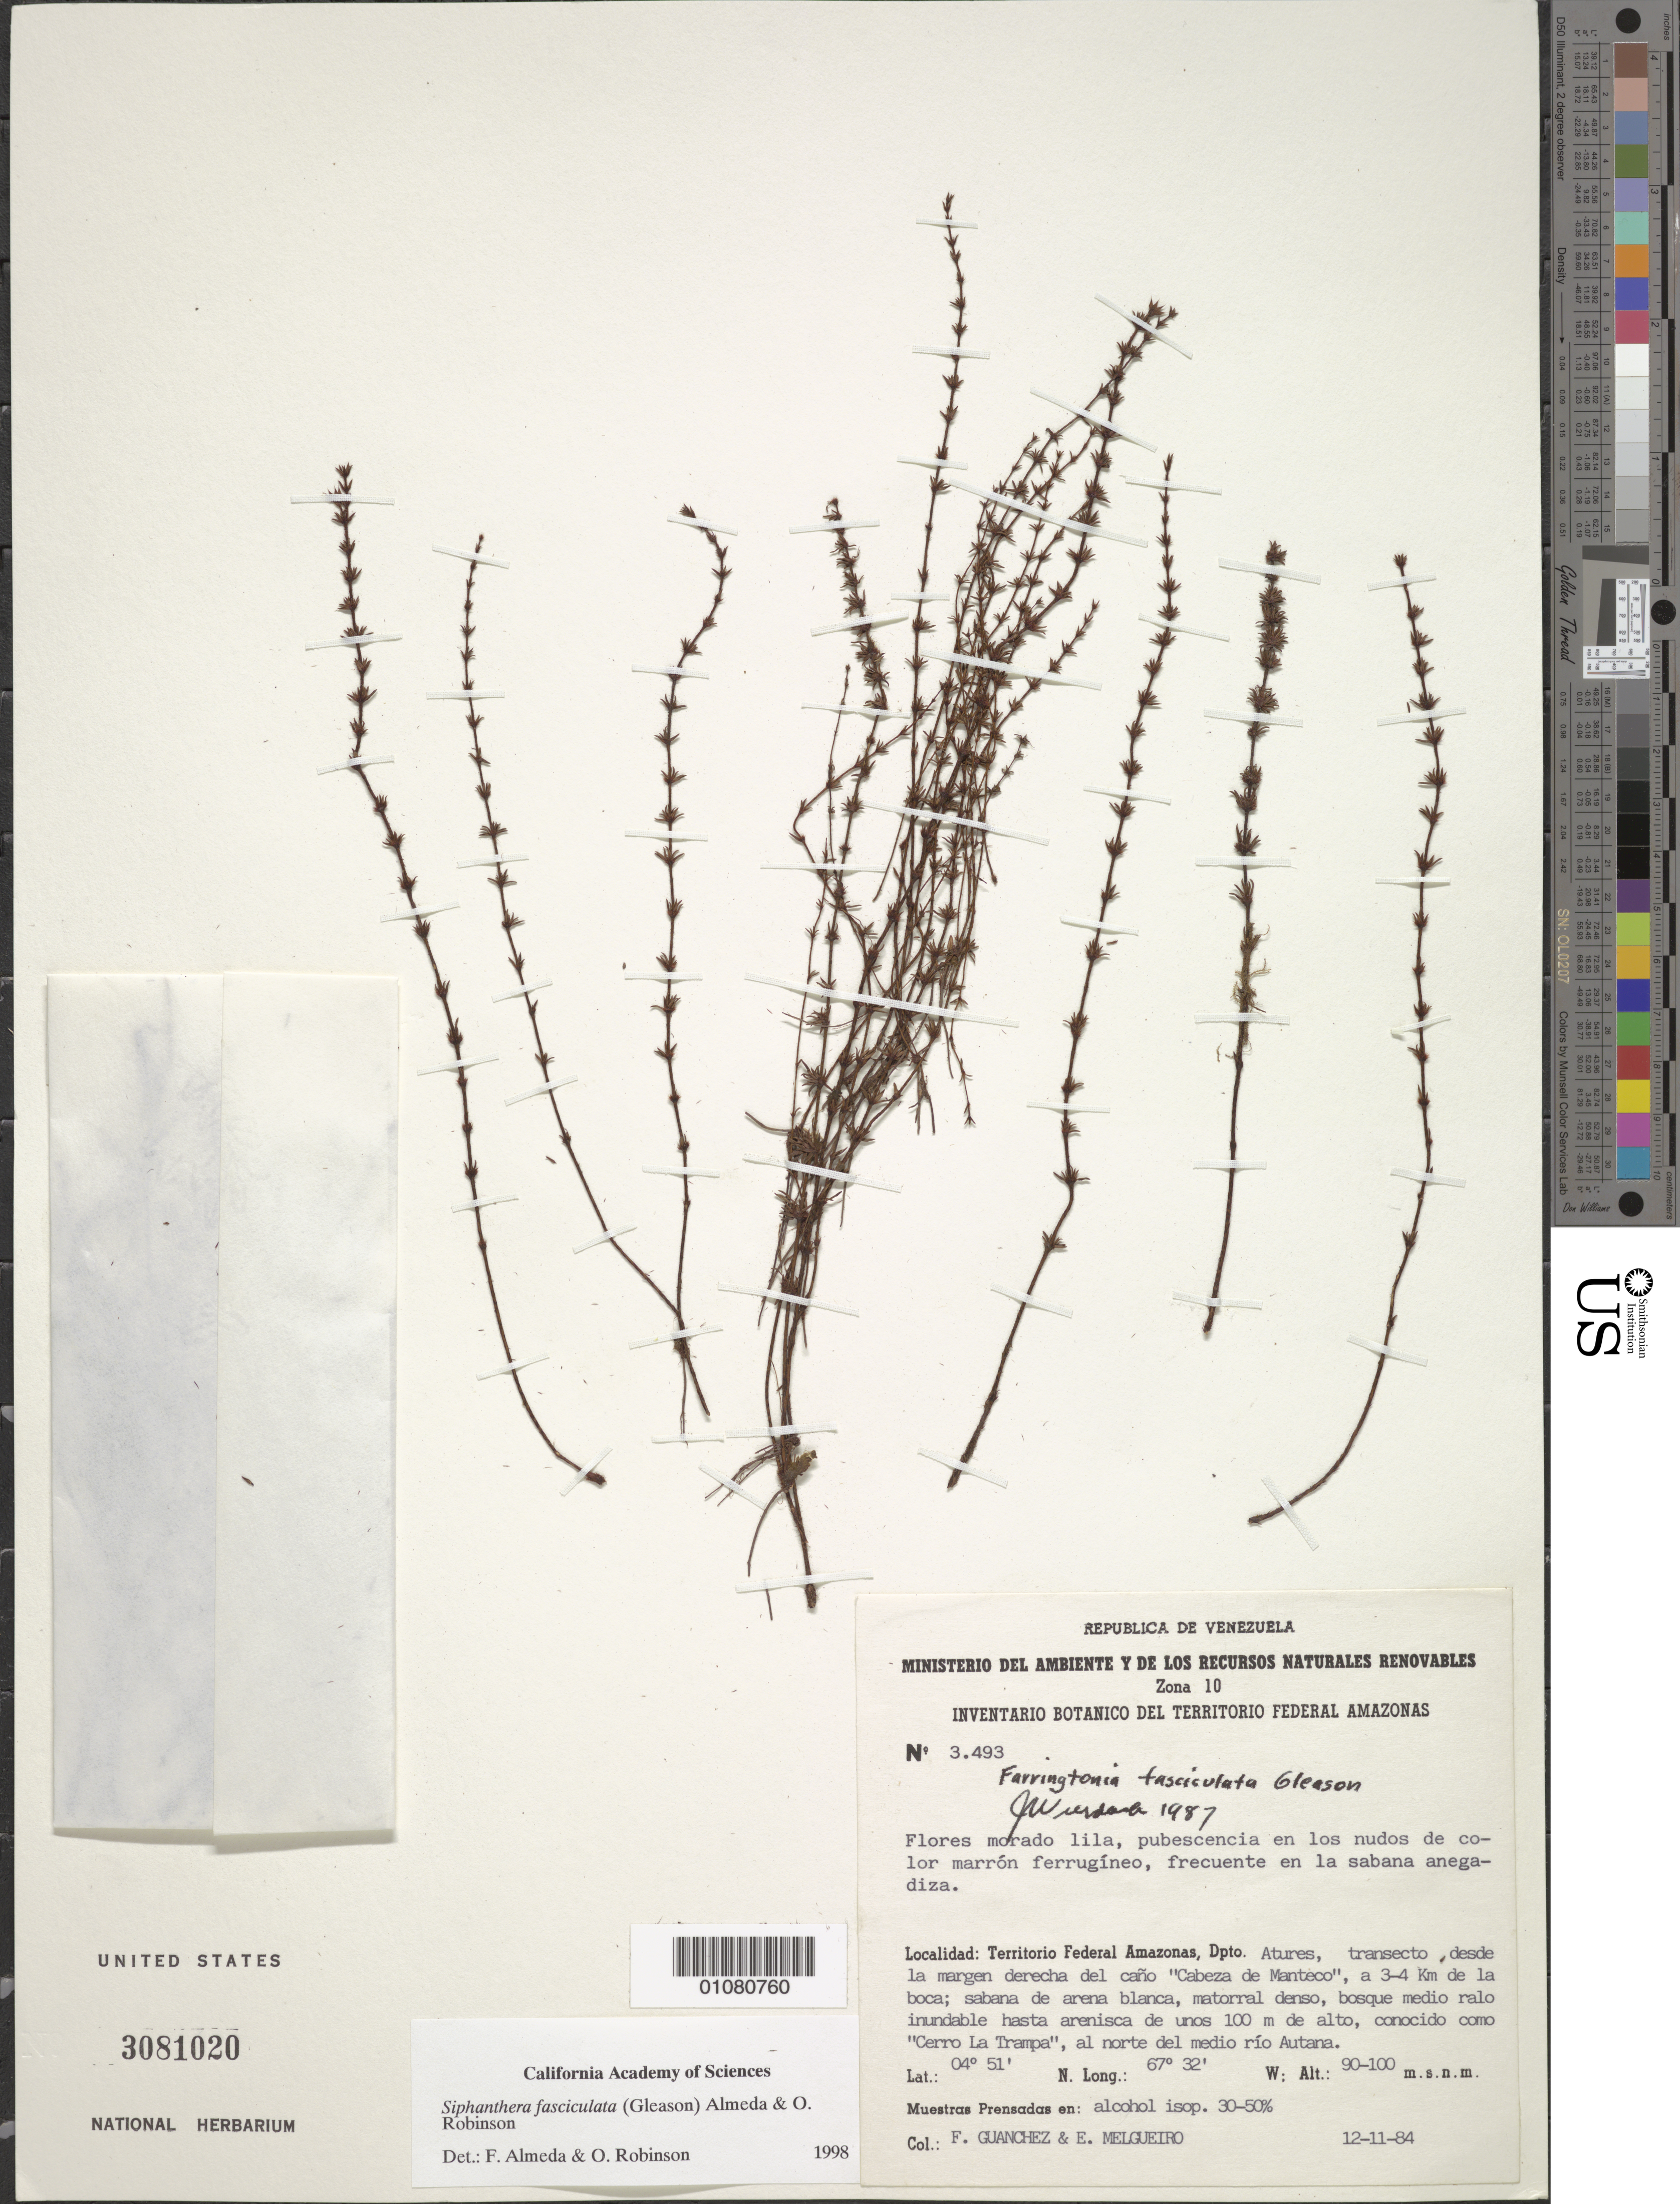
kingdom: Plantae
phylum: Tracheophyta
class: Magnoliopsida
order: Myrtales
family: Melastomataceae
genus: Siphanthera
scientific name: Siphanthera fasciculata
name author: (Gleason) Almeda & O.R. Rob.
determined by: Almeda, F.; Robinson, O.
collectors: F. Guánchez M. & E. Melgueiro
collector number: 3493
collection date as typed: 12-Nov-84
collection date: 1984-11-12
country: Venezuela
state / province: Amazonas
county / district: Atures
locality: Cano "Cabeza de Manteco," trasecto desde la margen derecha del; a 3-4km de la boca; conocido como "Cerro La Trampa," al N del medio rio Autana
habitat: Sabana anegadiza. Sabana de arena blanca, matorral dneso, bosque medio ralo inundalbe hasta arenisca de unos 100m de alto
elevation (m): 90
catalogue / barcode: US 3081020